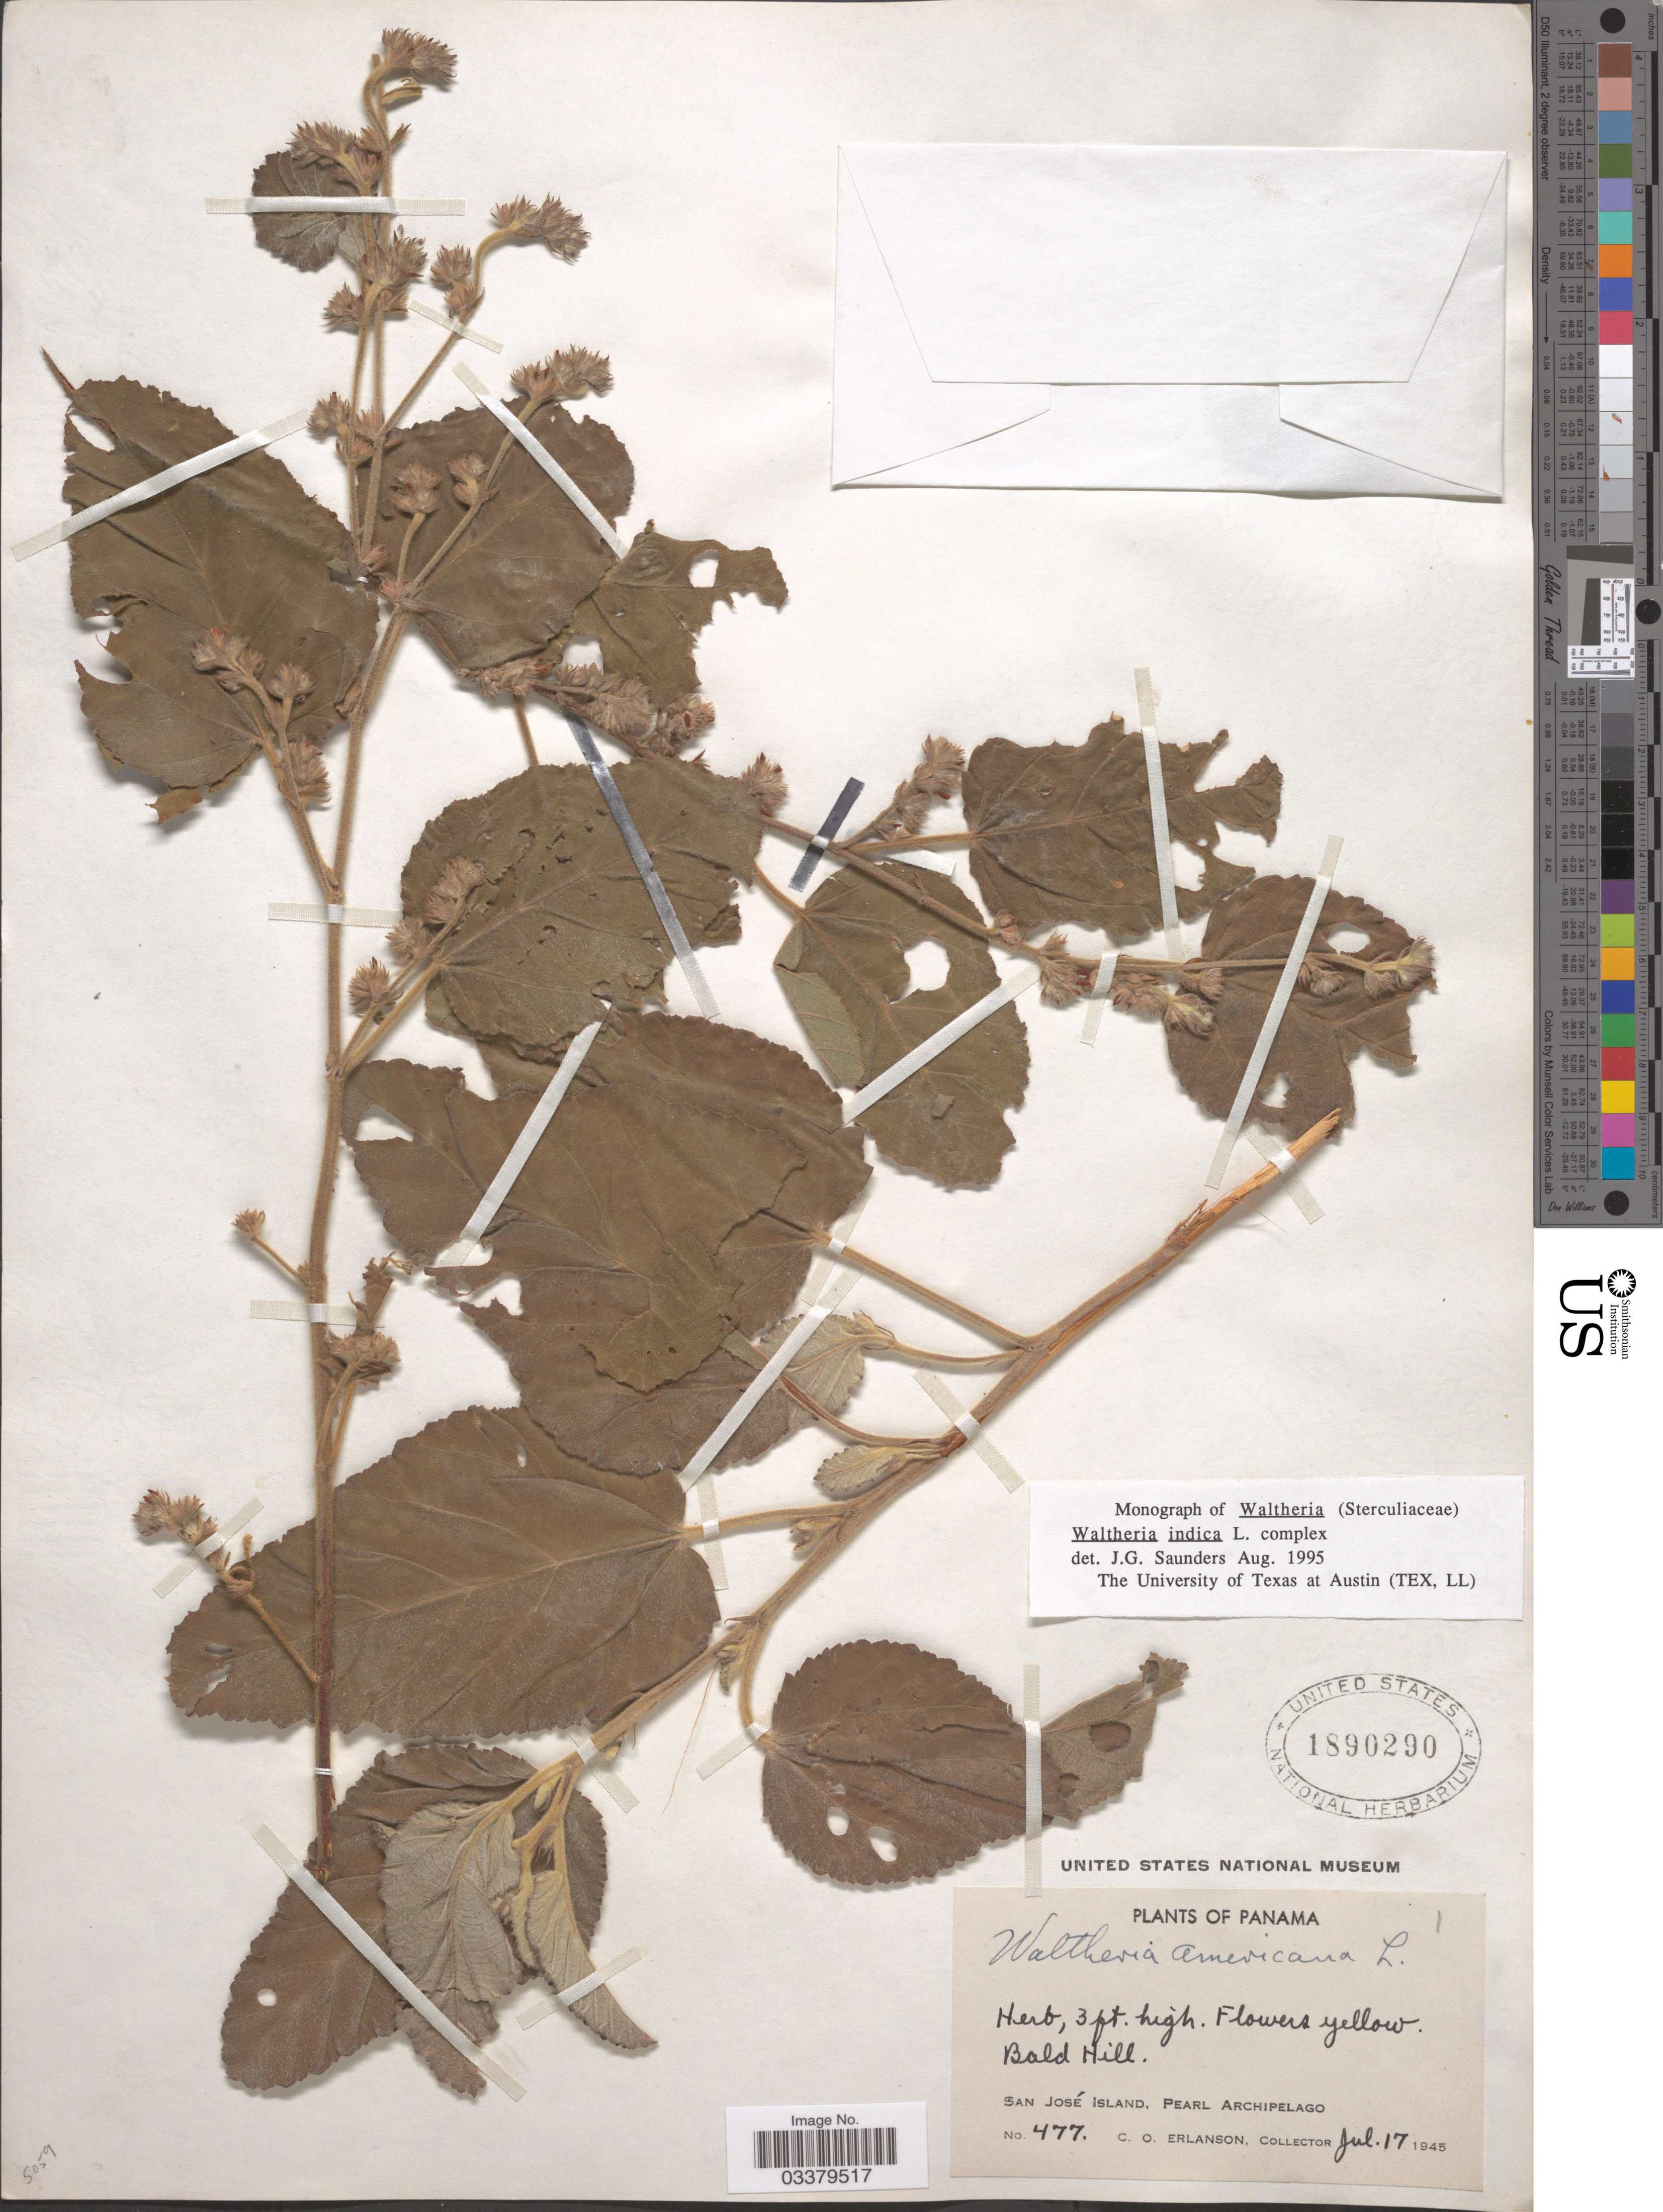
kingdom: Plantae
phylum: Tracheophyta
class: Magnoliopsida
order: Malvales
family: Malvaceae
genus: Waltheria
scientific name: Waltheria indica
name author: L.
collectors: C. O. Erlanson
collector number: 477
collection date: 1945-07-17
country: Panama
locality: Bald Hill. San José Island, Pearl Archipelago.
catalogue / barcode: US 1890290